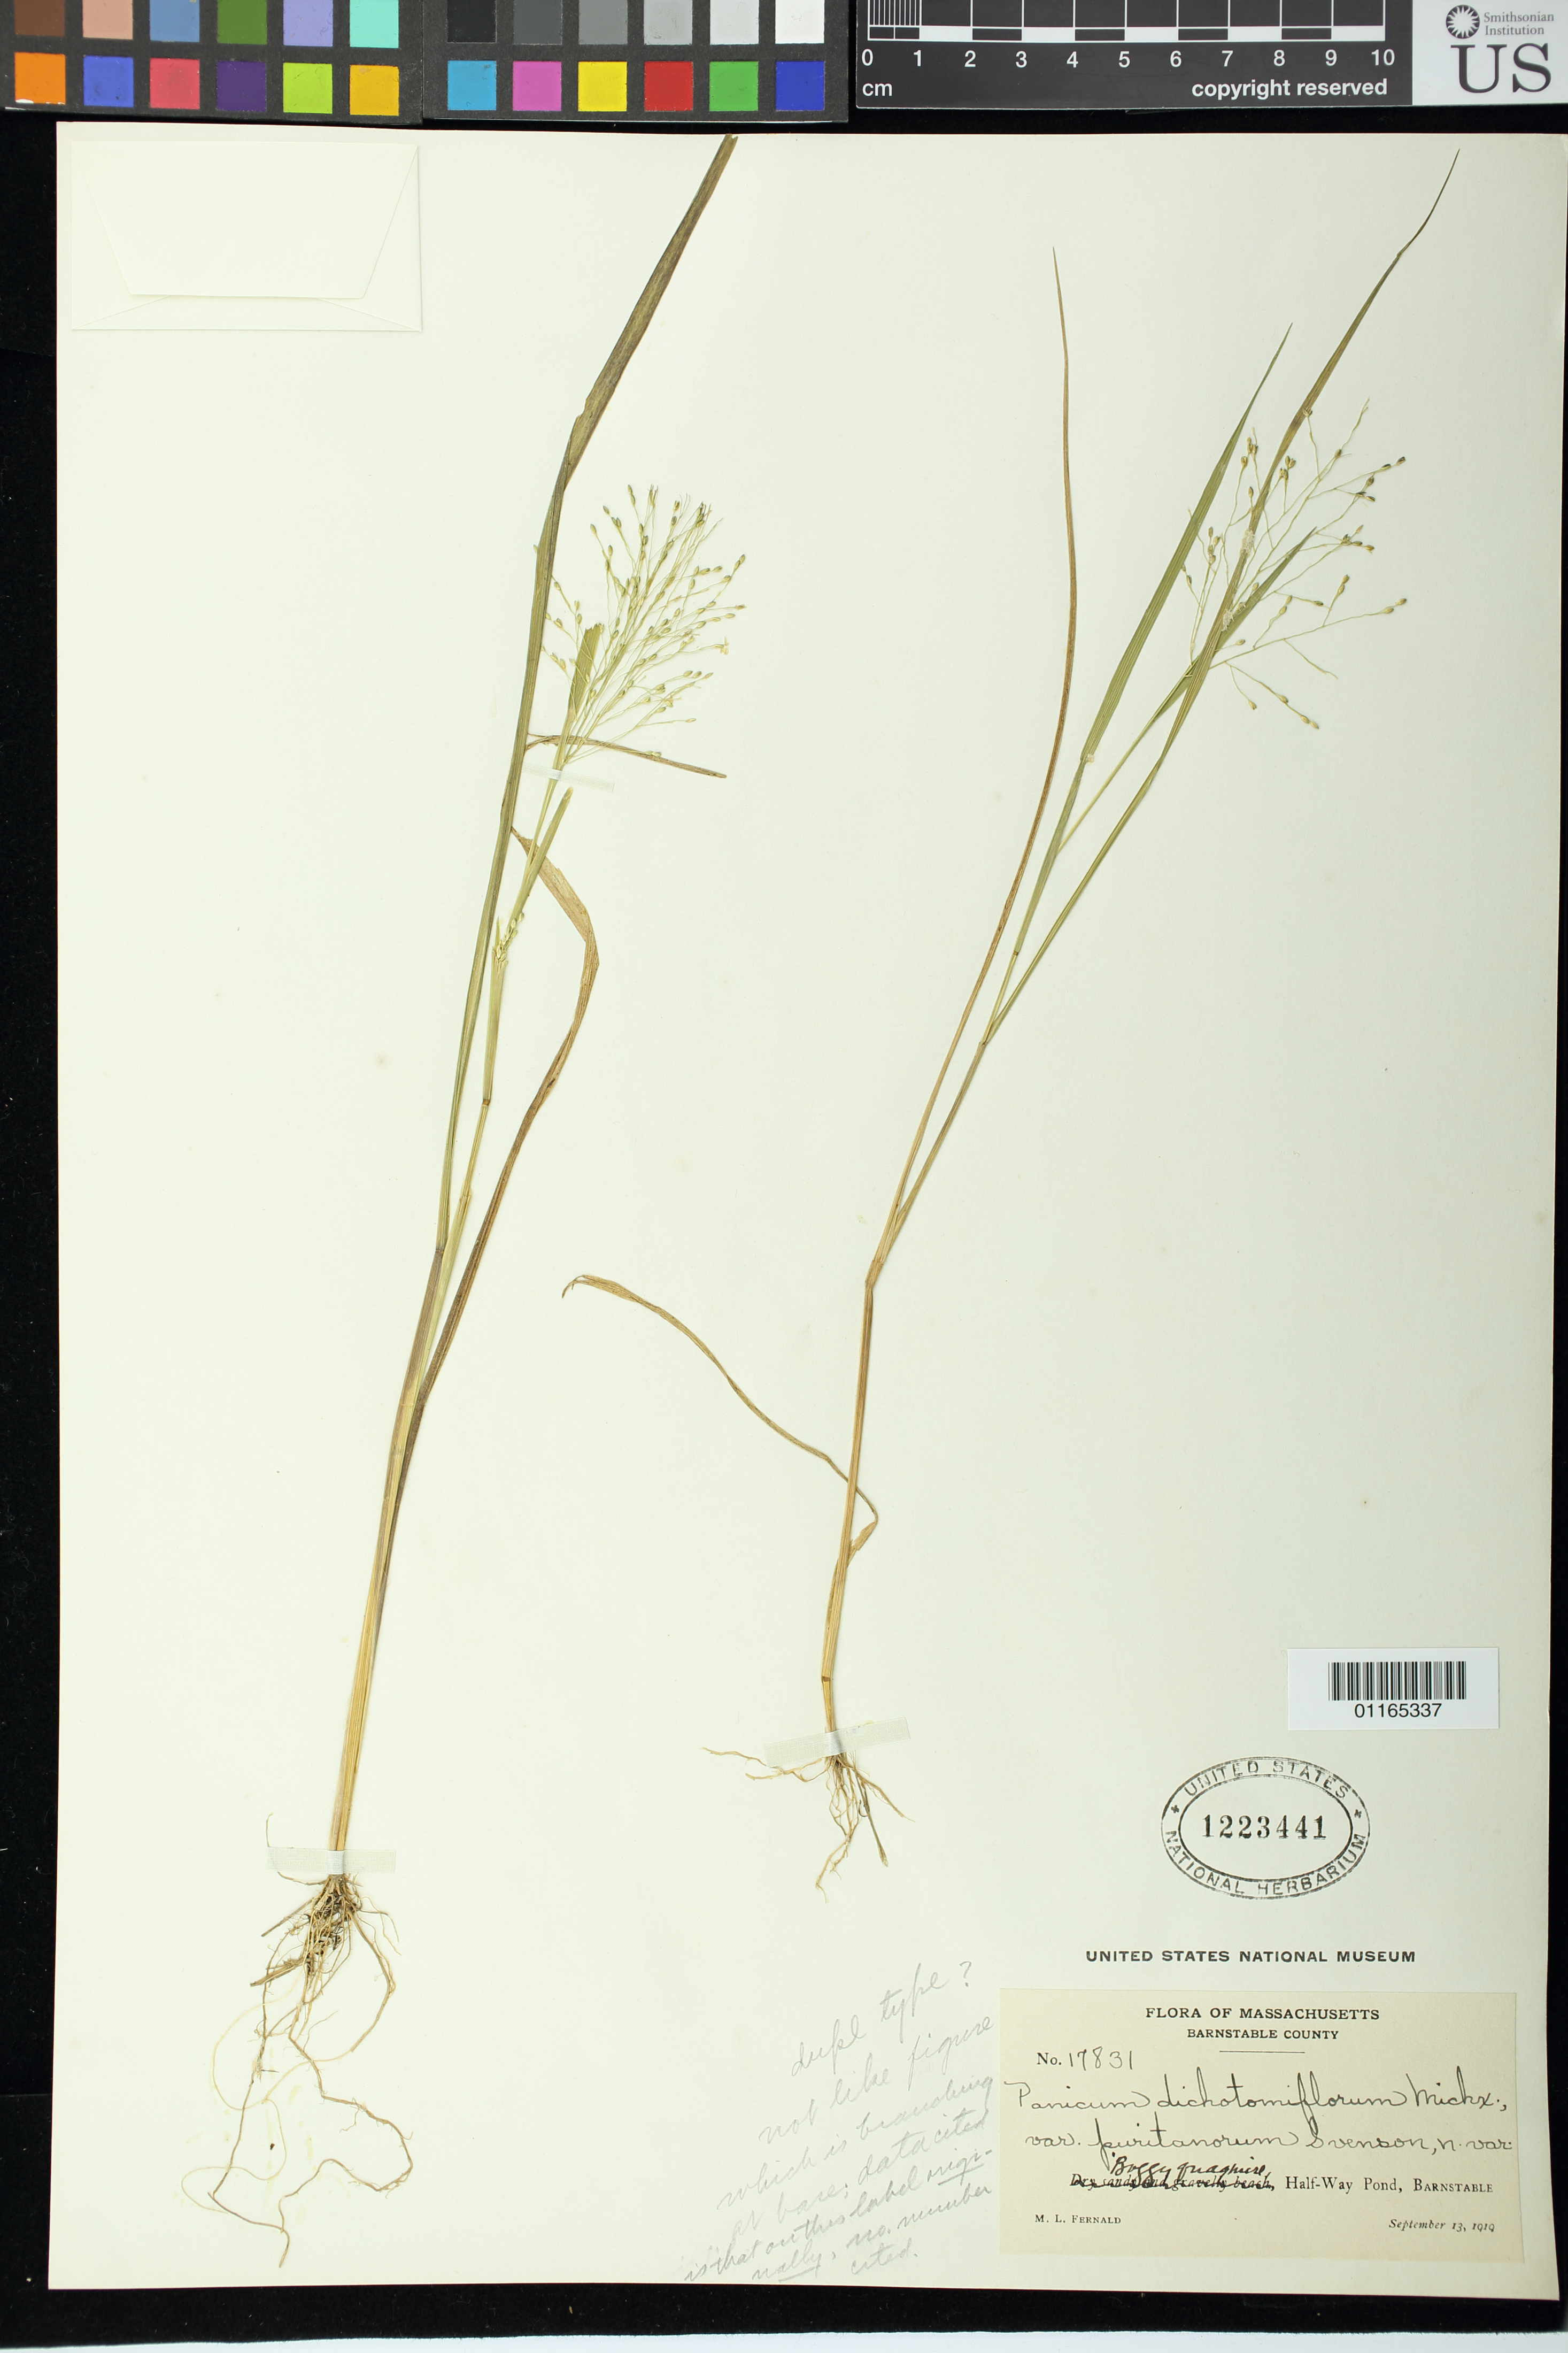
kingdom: Plantae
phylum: Tracheophyta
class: Liliopsida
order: Poales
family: Poaceae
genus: Panicum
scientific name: Panicum dichotomiflorum var. puritanorum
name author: Svenson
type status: Possible Isotype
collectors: M. L. Fernald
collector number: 17831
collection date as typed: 13 Sep 1919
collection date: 1919-09-13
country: United States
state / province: Massachusetts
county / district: Barnstable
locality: Half Way Pond.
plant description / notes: Fernald 17831 is presumably a duplicate of the holotype; no collection number is cited in protologue, but collection locality & date on label match otherwise. Holotype (GH) and an isotype at US (USNH 1502799) are numbered "Plantae Exsiccatae Grayanae 306".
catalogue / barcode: US 1223441